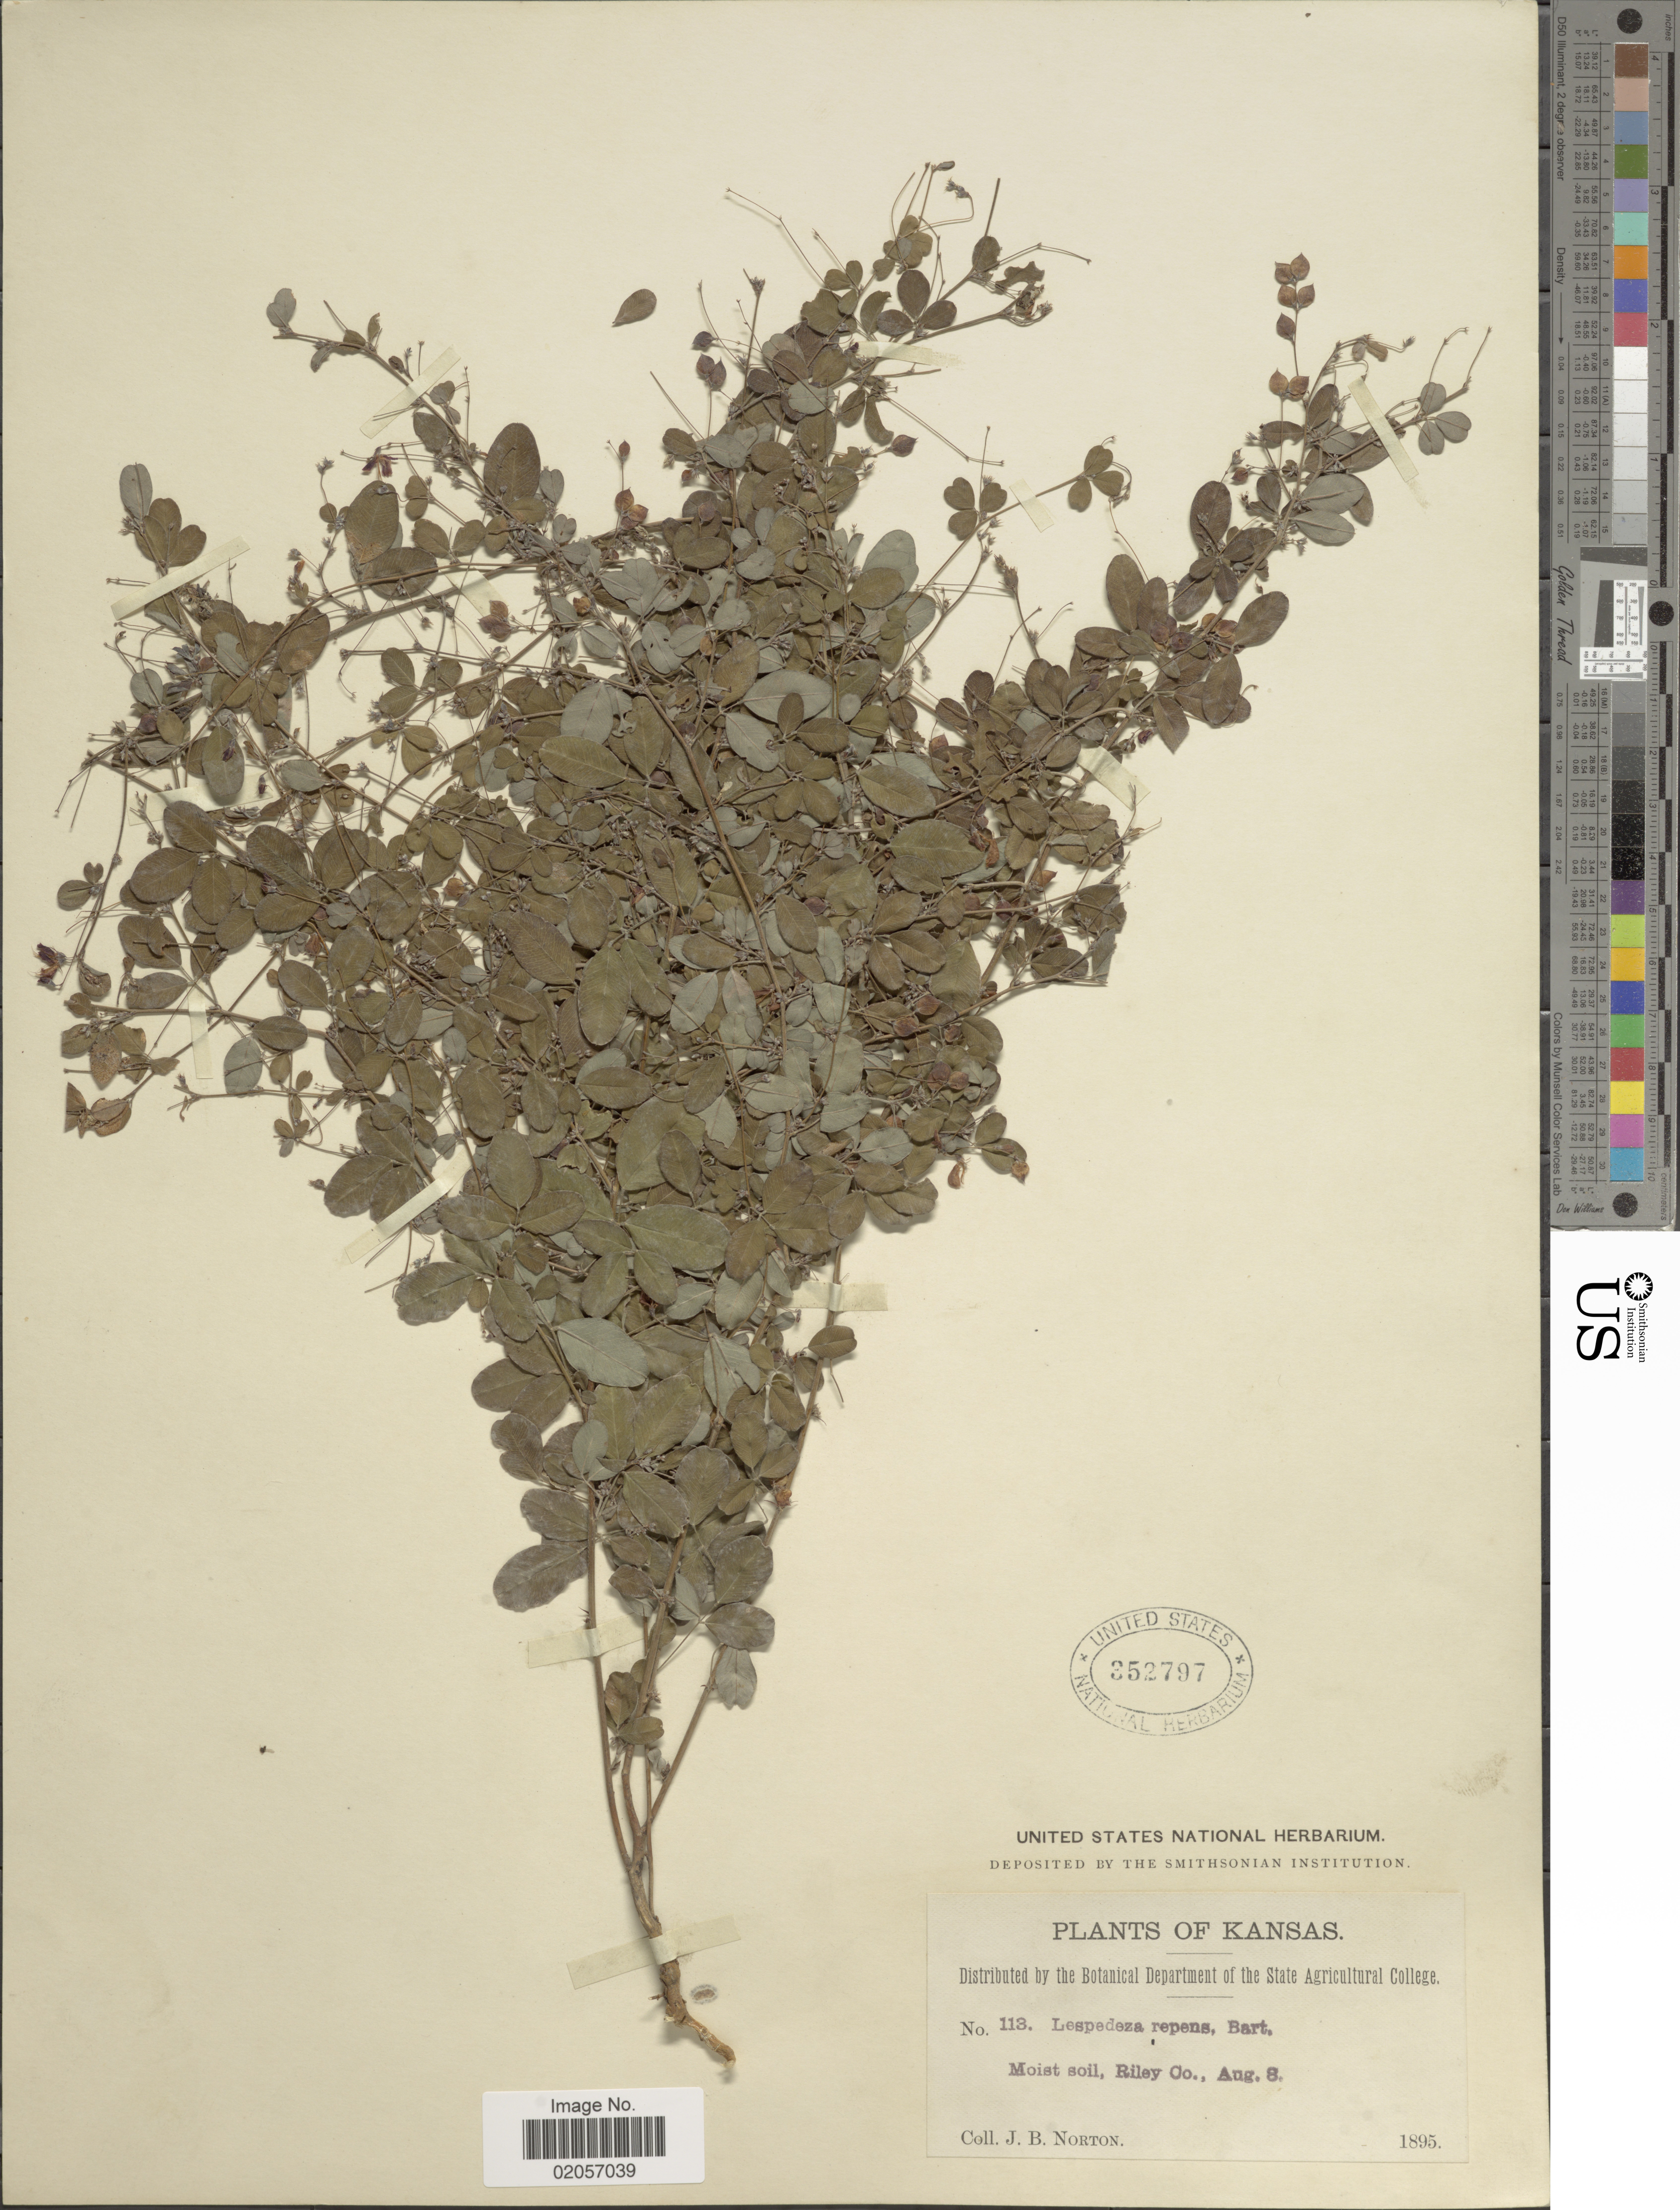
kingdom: Plantae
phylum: Tracheophyta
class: Magnoliopsida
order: Fabales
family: Fabaceae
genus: Lespedeza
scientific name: Lespedeza repens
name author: (L.) W.P.C. Barton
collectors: J. B. Norton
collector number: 113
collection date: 1895-08-08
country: United States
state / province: Kansas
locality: Moist soil, Riley Co.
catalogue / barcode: US 352797